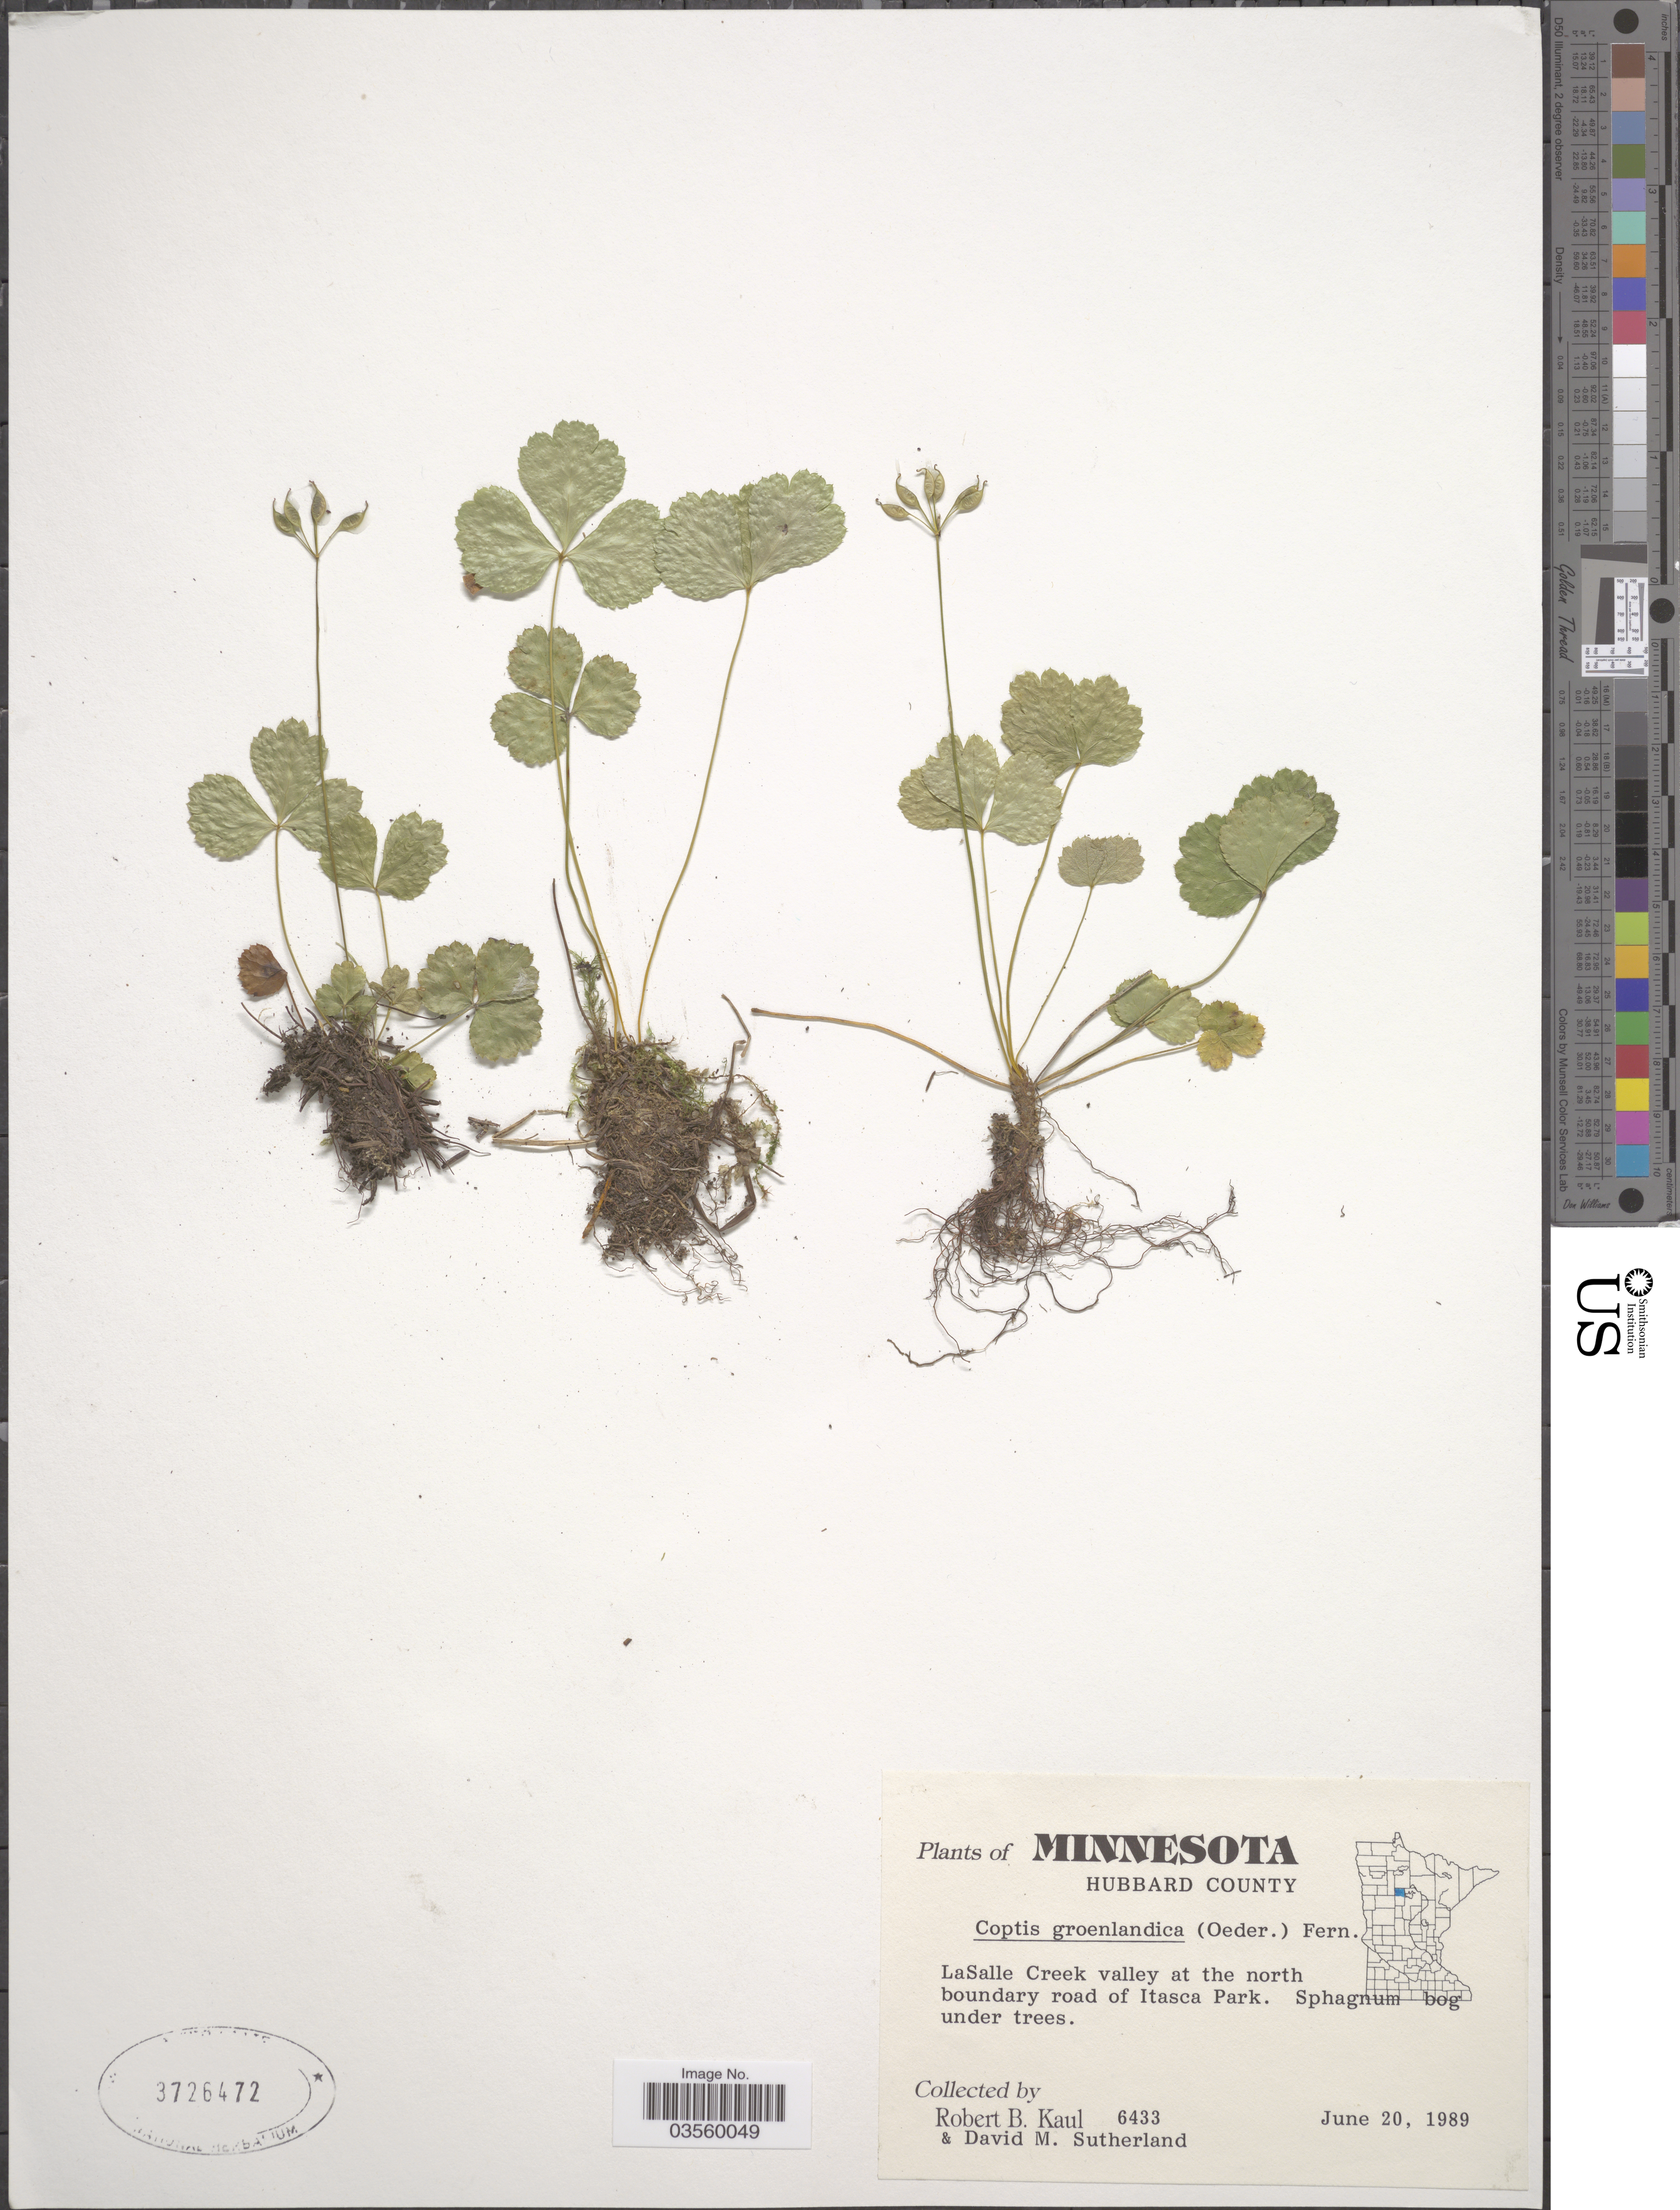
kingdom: Plantae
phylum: Tracheophyta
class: Magnoliopsida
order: Ranunculales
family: Ranunculaceae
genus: Coptis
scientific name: Coptis trifolia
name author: (L.) Salisb.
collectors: R. Kaul & D. Sutherland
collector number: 6433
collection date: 1989-06-20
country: United States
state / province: Minnesota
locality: Hubbard County. LaSalle Creek valley at the north boundary road of Itasca Park.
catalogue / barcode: US 3726472